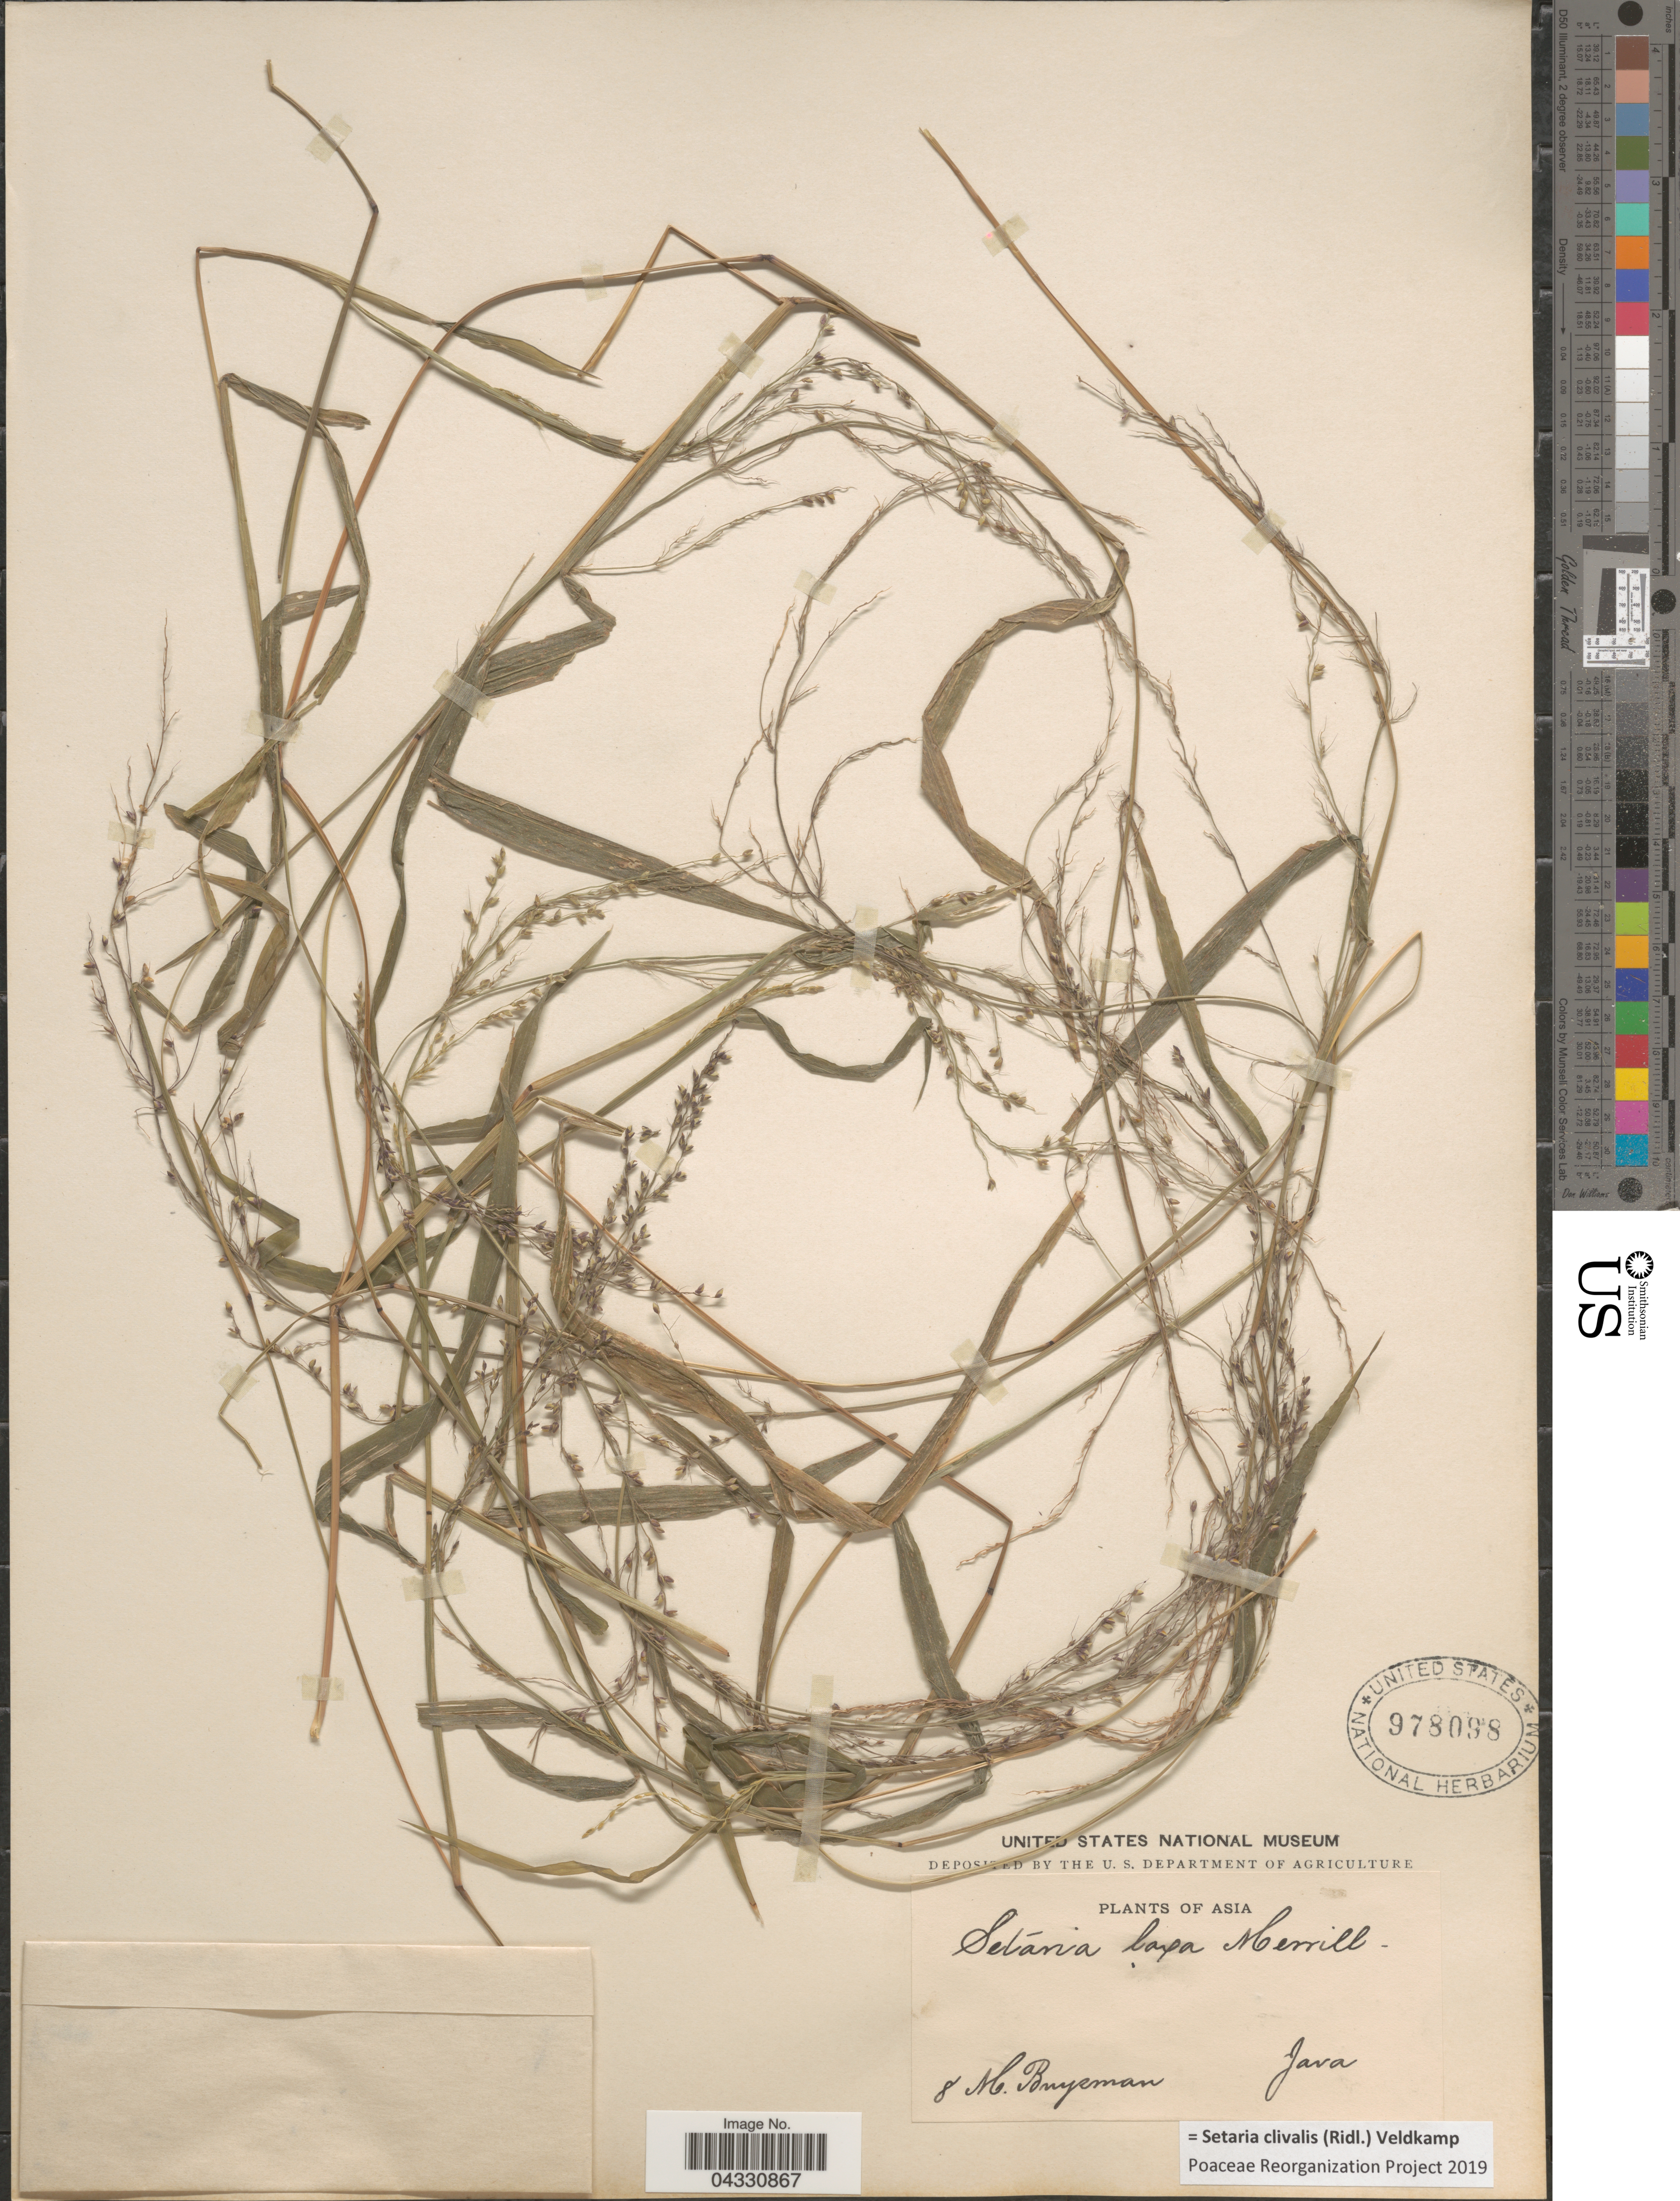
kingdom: Plantae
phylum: Tracheophyta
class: Liliopsida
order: Poales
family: Poaceae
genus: Setaria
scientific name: Setaria clivalis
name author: (Ridl.) Veldkamp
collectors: M. Buysman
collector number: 8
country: Indonesia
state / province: Java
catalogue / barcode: US 978098